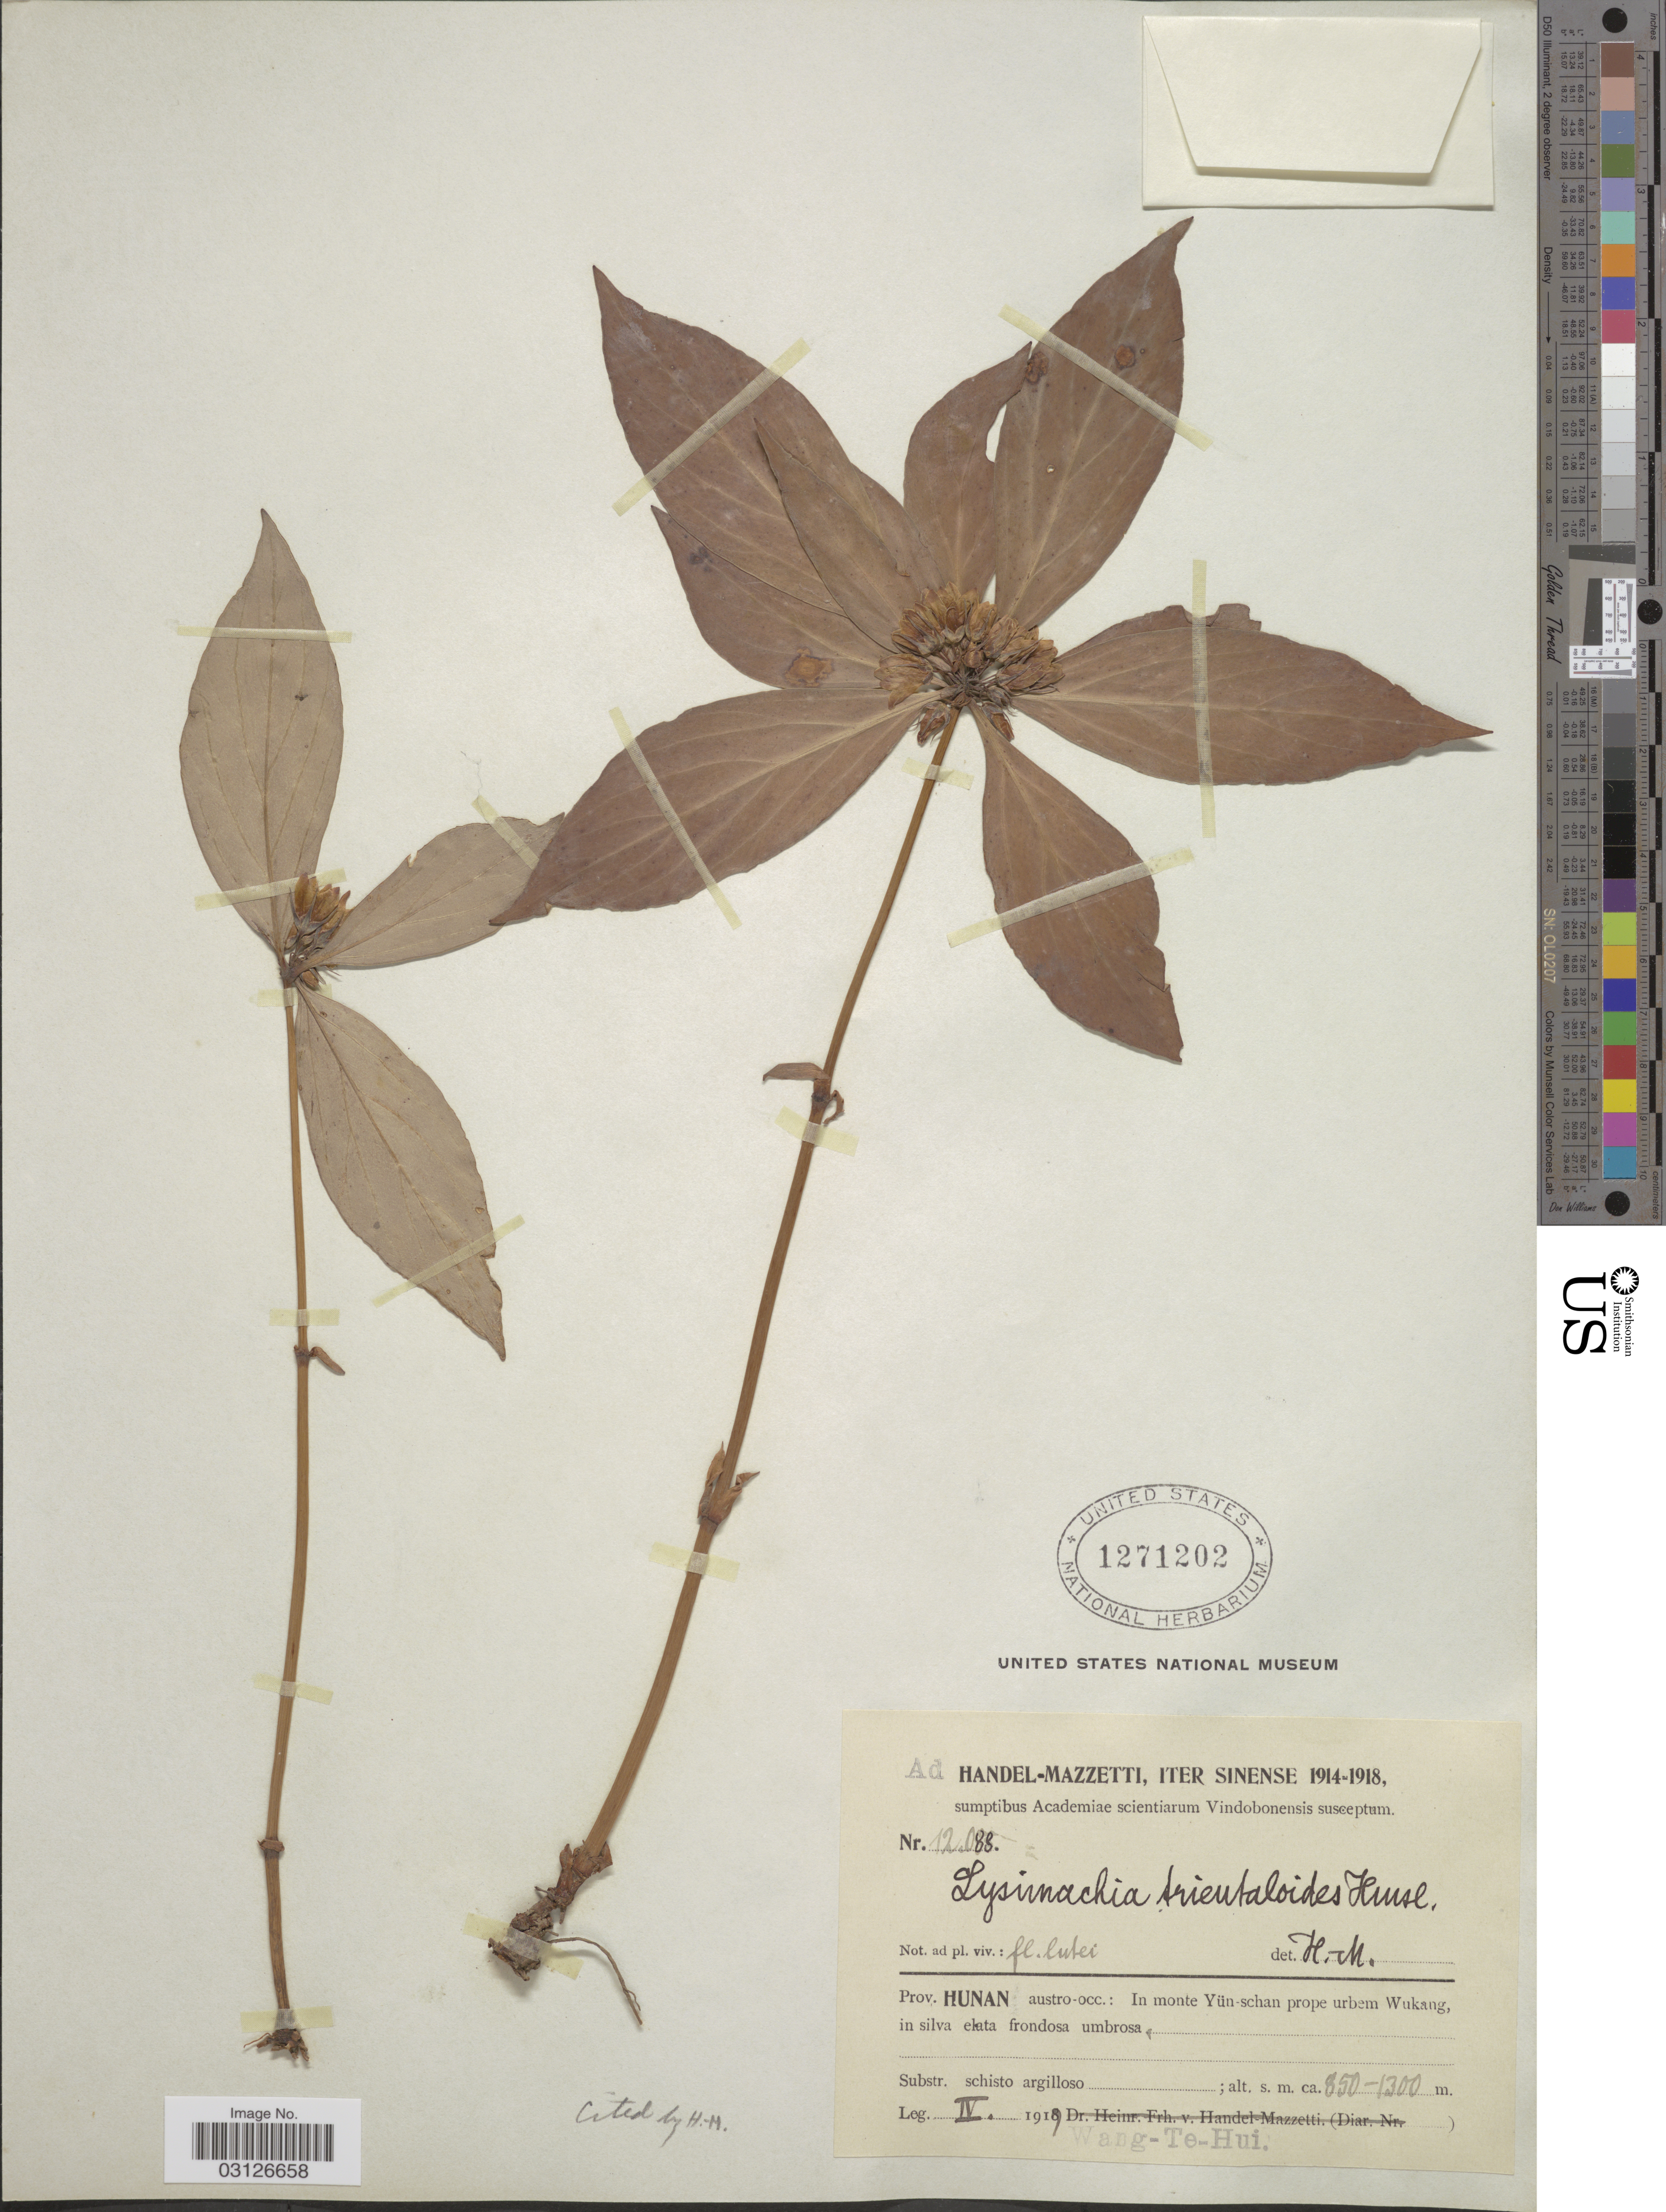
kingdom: Plantae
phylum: Tracheophyta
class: Magnoliopsida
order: Ericales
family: Primulaceae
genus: Lysimachia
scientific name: Lysimachia trientaloides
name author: Hemsl.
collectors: T. H. Wang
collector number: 12088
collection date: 1919-04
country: China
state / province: Hunan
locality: Austro-occ.: In monte Yün-schan prope urbem Wukang, in silva elata frondosa umbrosa.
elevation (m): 850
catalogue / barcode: US 1271202